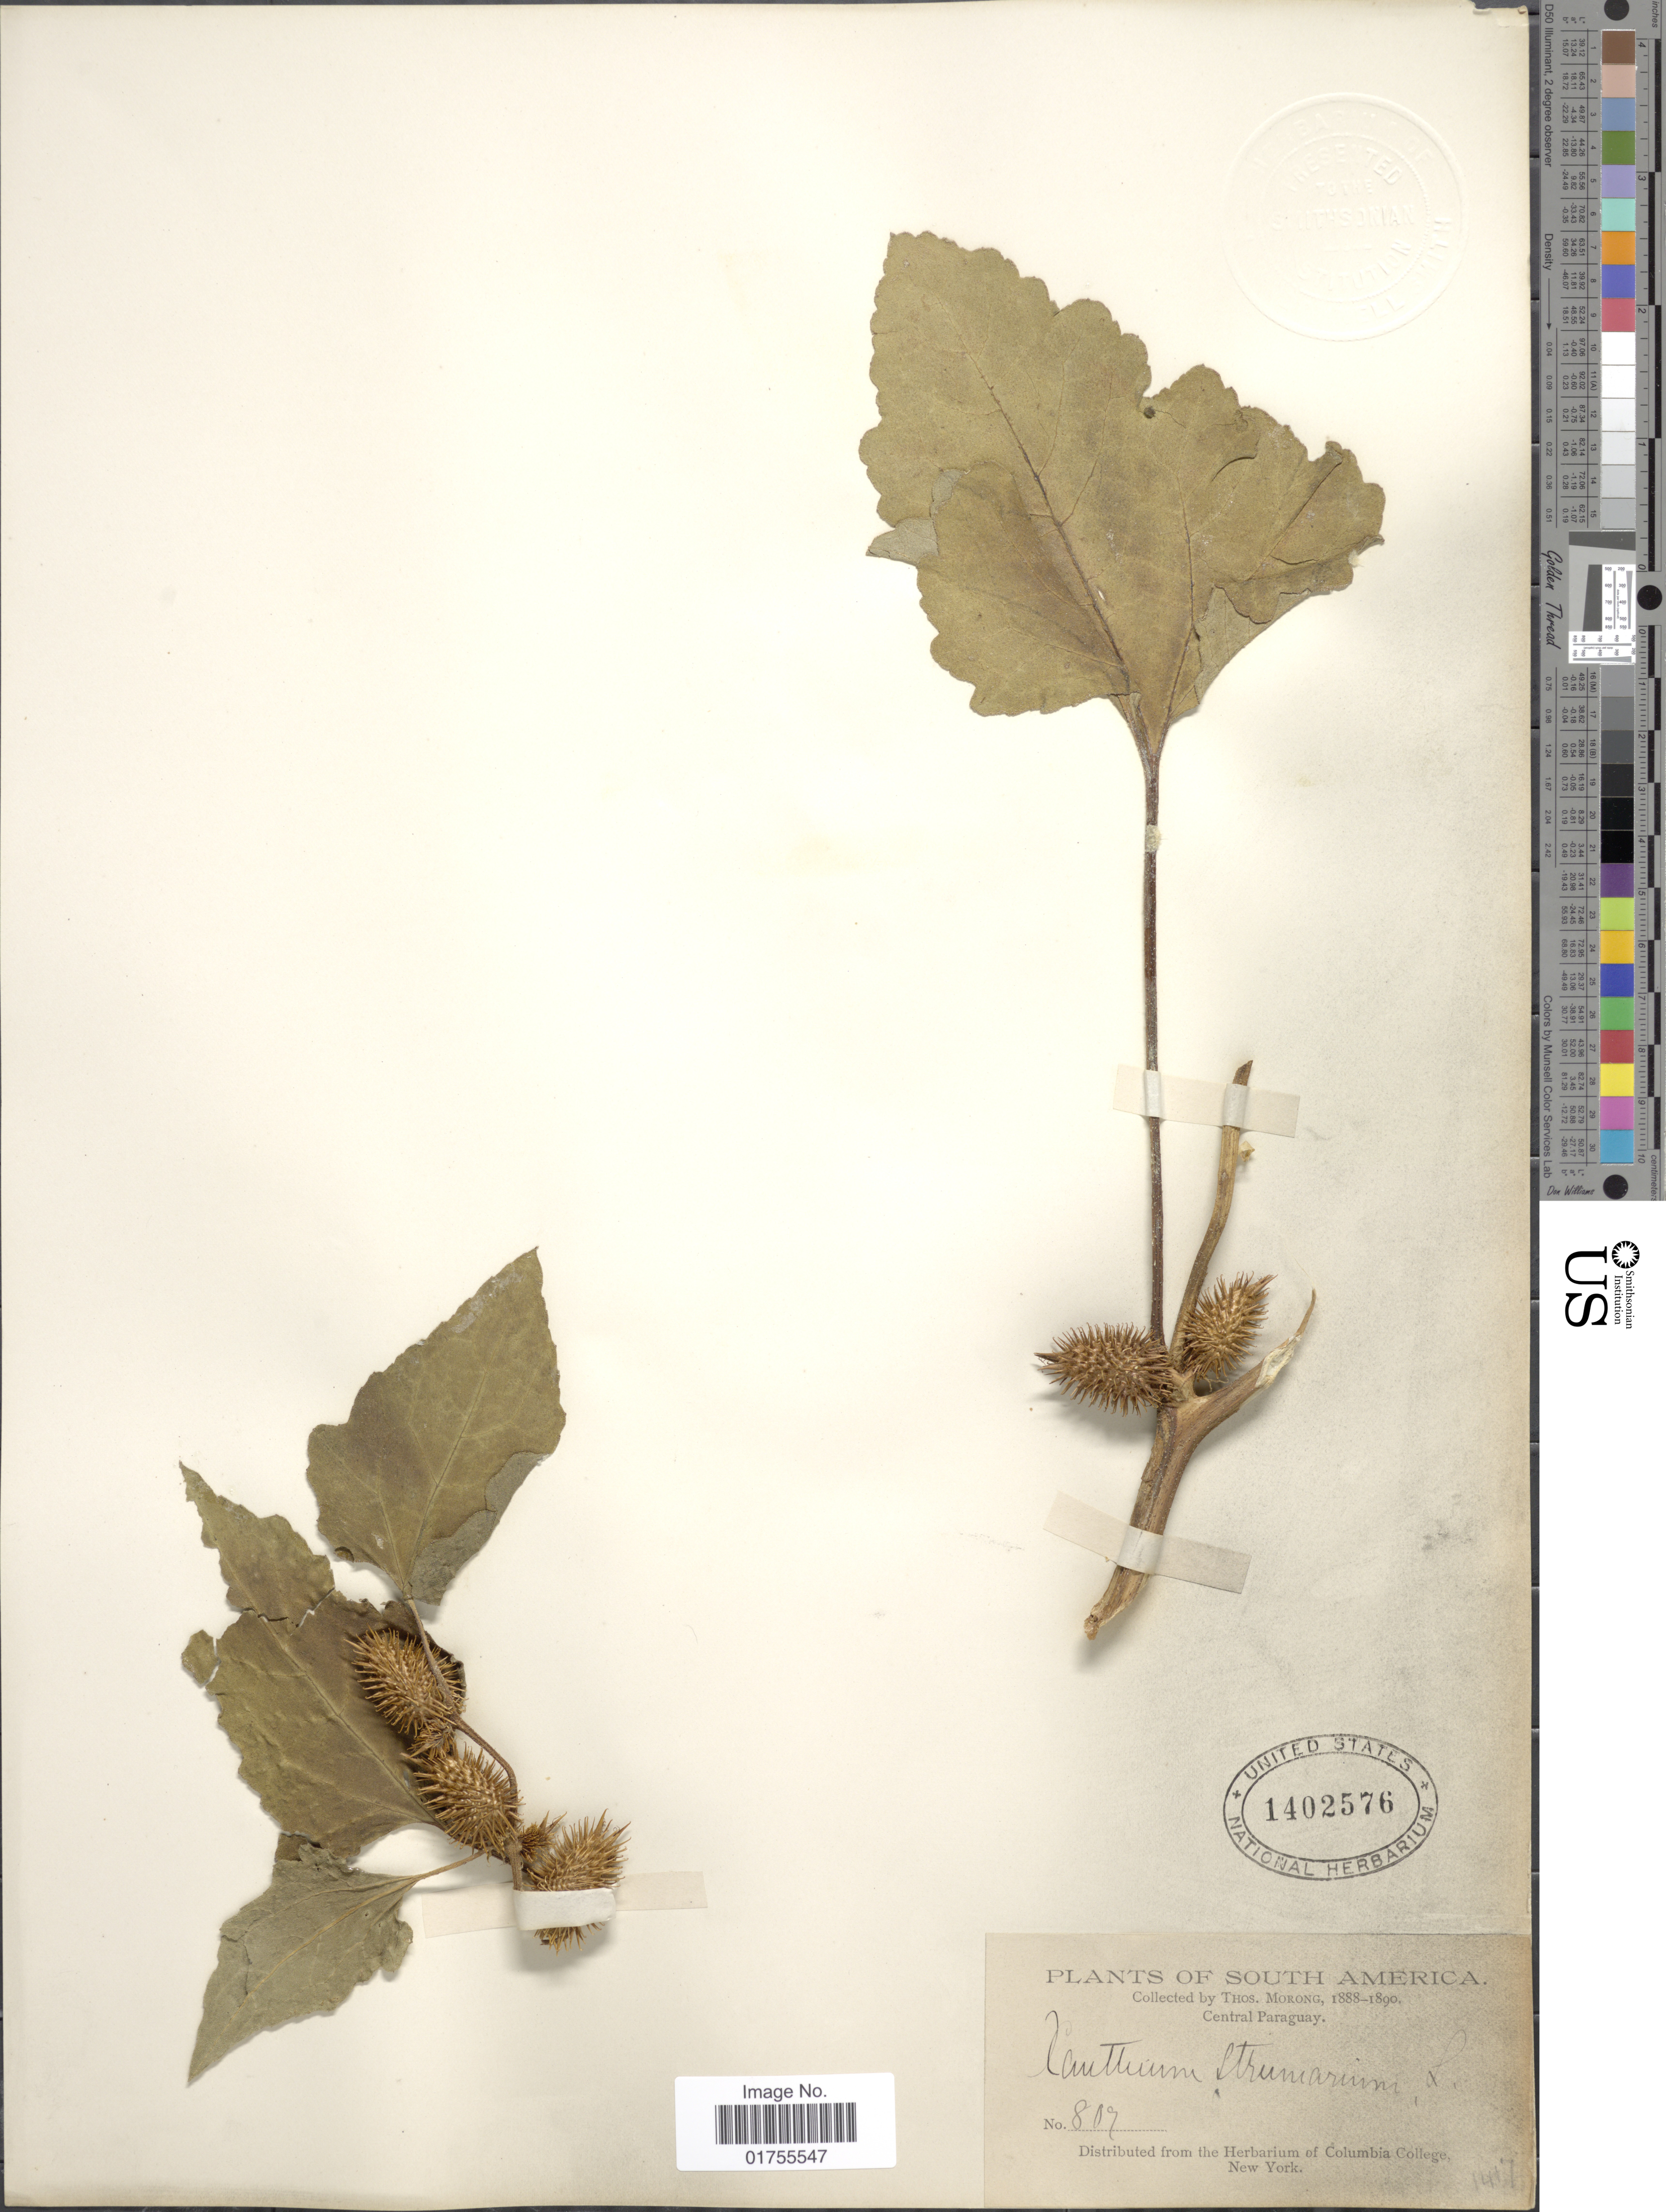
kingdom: Plantae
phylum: Tracheophyta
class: Magnoliopsida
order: Asterales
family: Asteraceae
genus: Xanthium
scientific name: Xanthium cavanillesii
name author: Schouw ex Didr.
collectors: T. Morong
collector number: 807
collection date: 1888/1890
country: Paraguay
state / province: Central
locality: Central Paraguay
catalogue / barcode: US 1402576